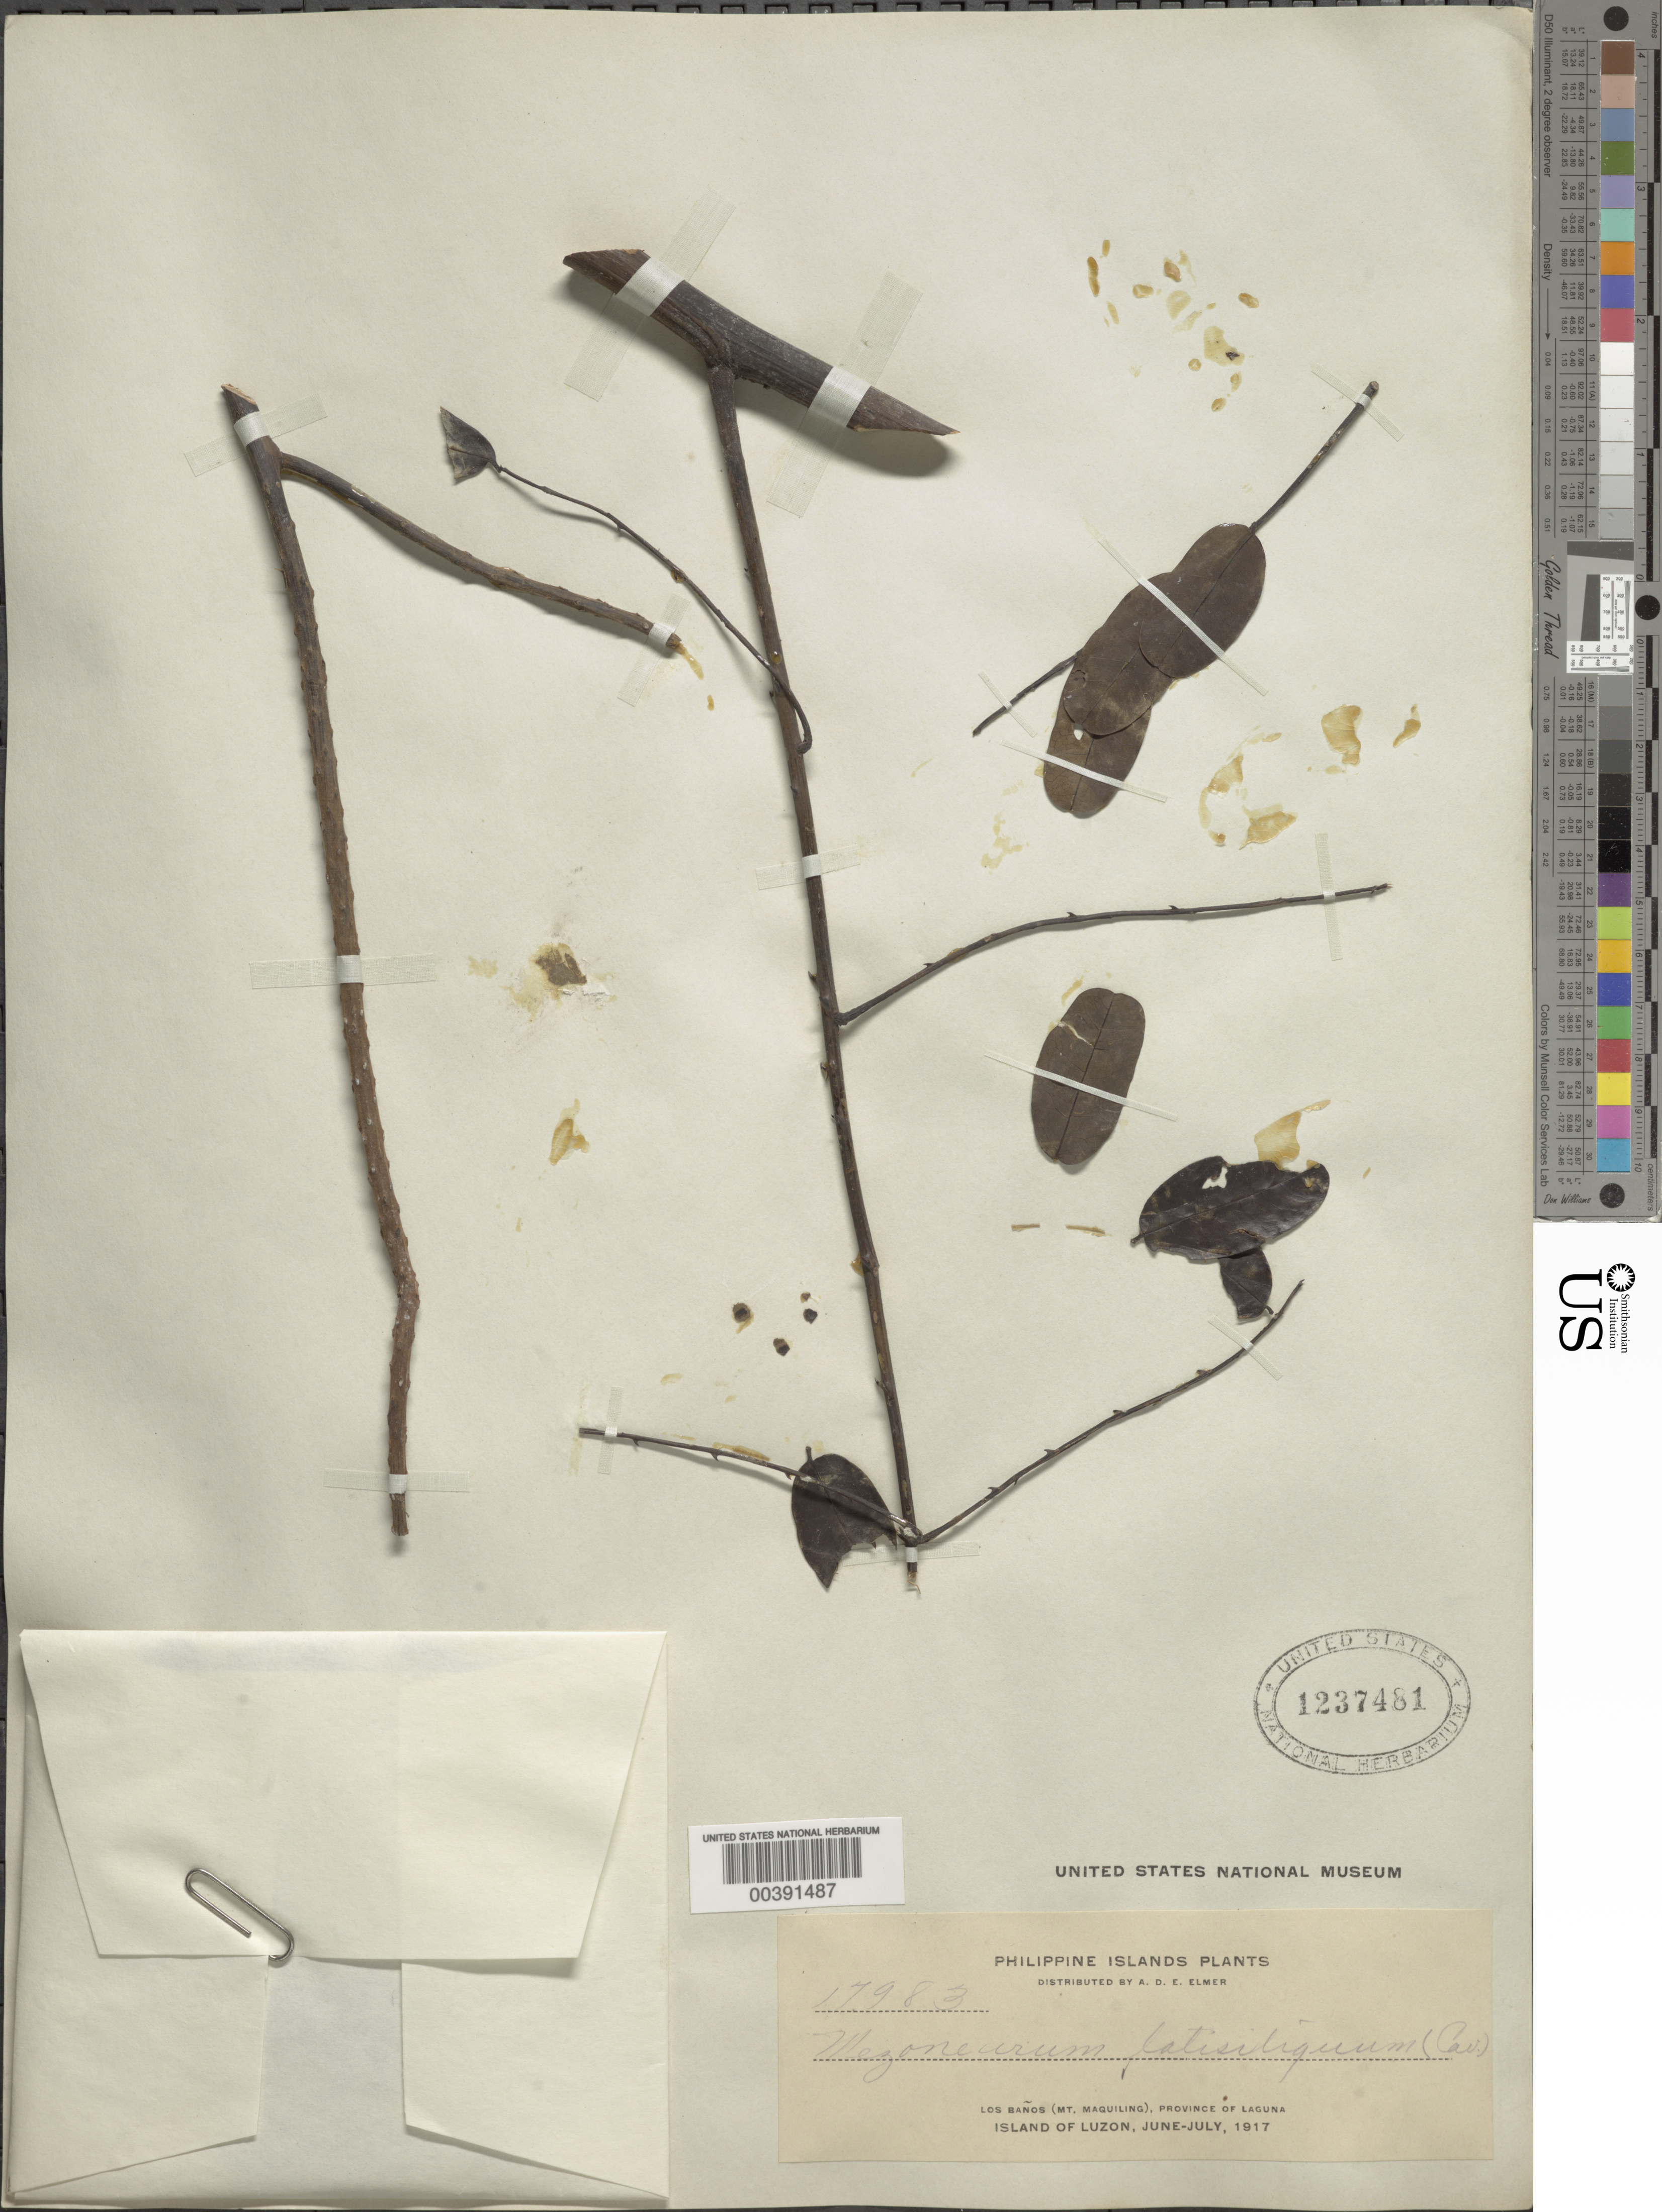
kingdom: Plantae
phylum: Tracheophyta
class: Magnoliopsida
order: Fabales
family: Fabaceae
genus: Mezoneuron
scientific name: Mezoneuron latisiliquum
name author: (Cav.) Merr.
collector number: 17983 Elmer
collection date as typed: Jun 1917 to -- Jul 1917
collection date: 1917-06/1917-07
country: Philippines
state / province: Calabarzon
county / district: Laguna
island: Luzon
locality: Los Banos, Mt. Maquiling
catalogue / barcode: US 1237481